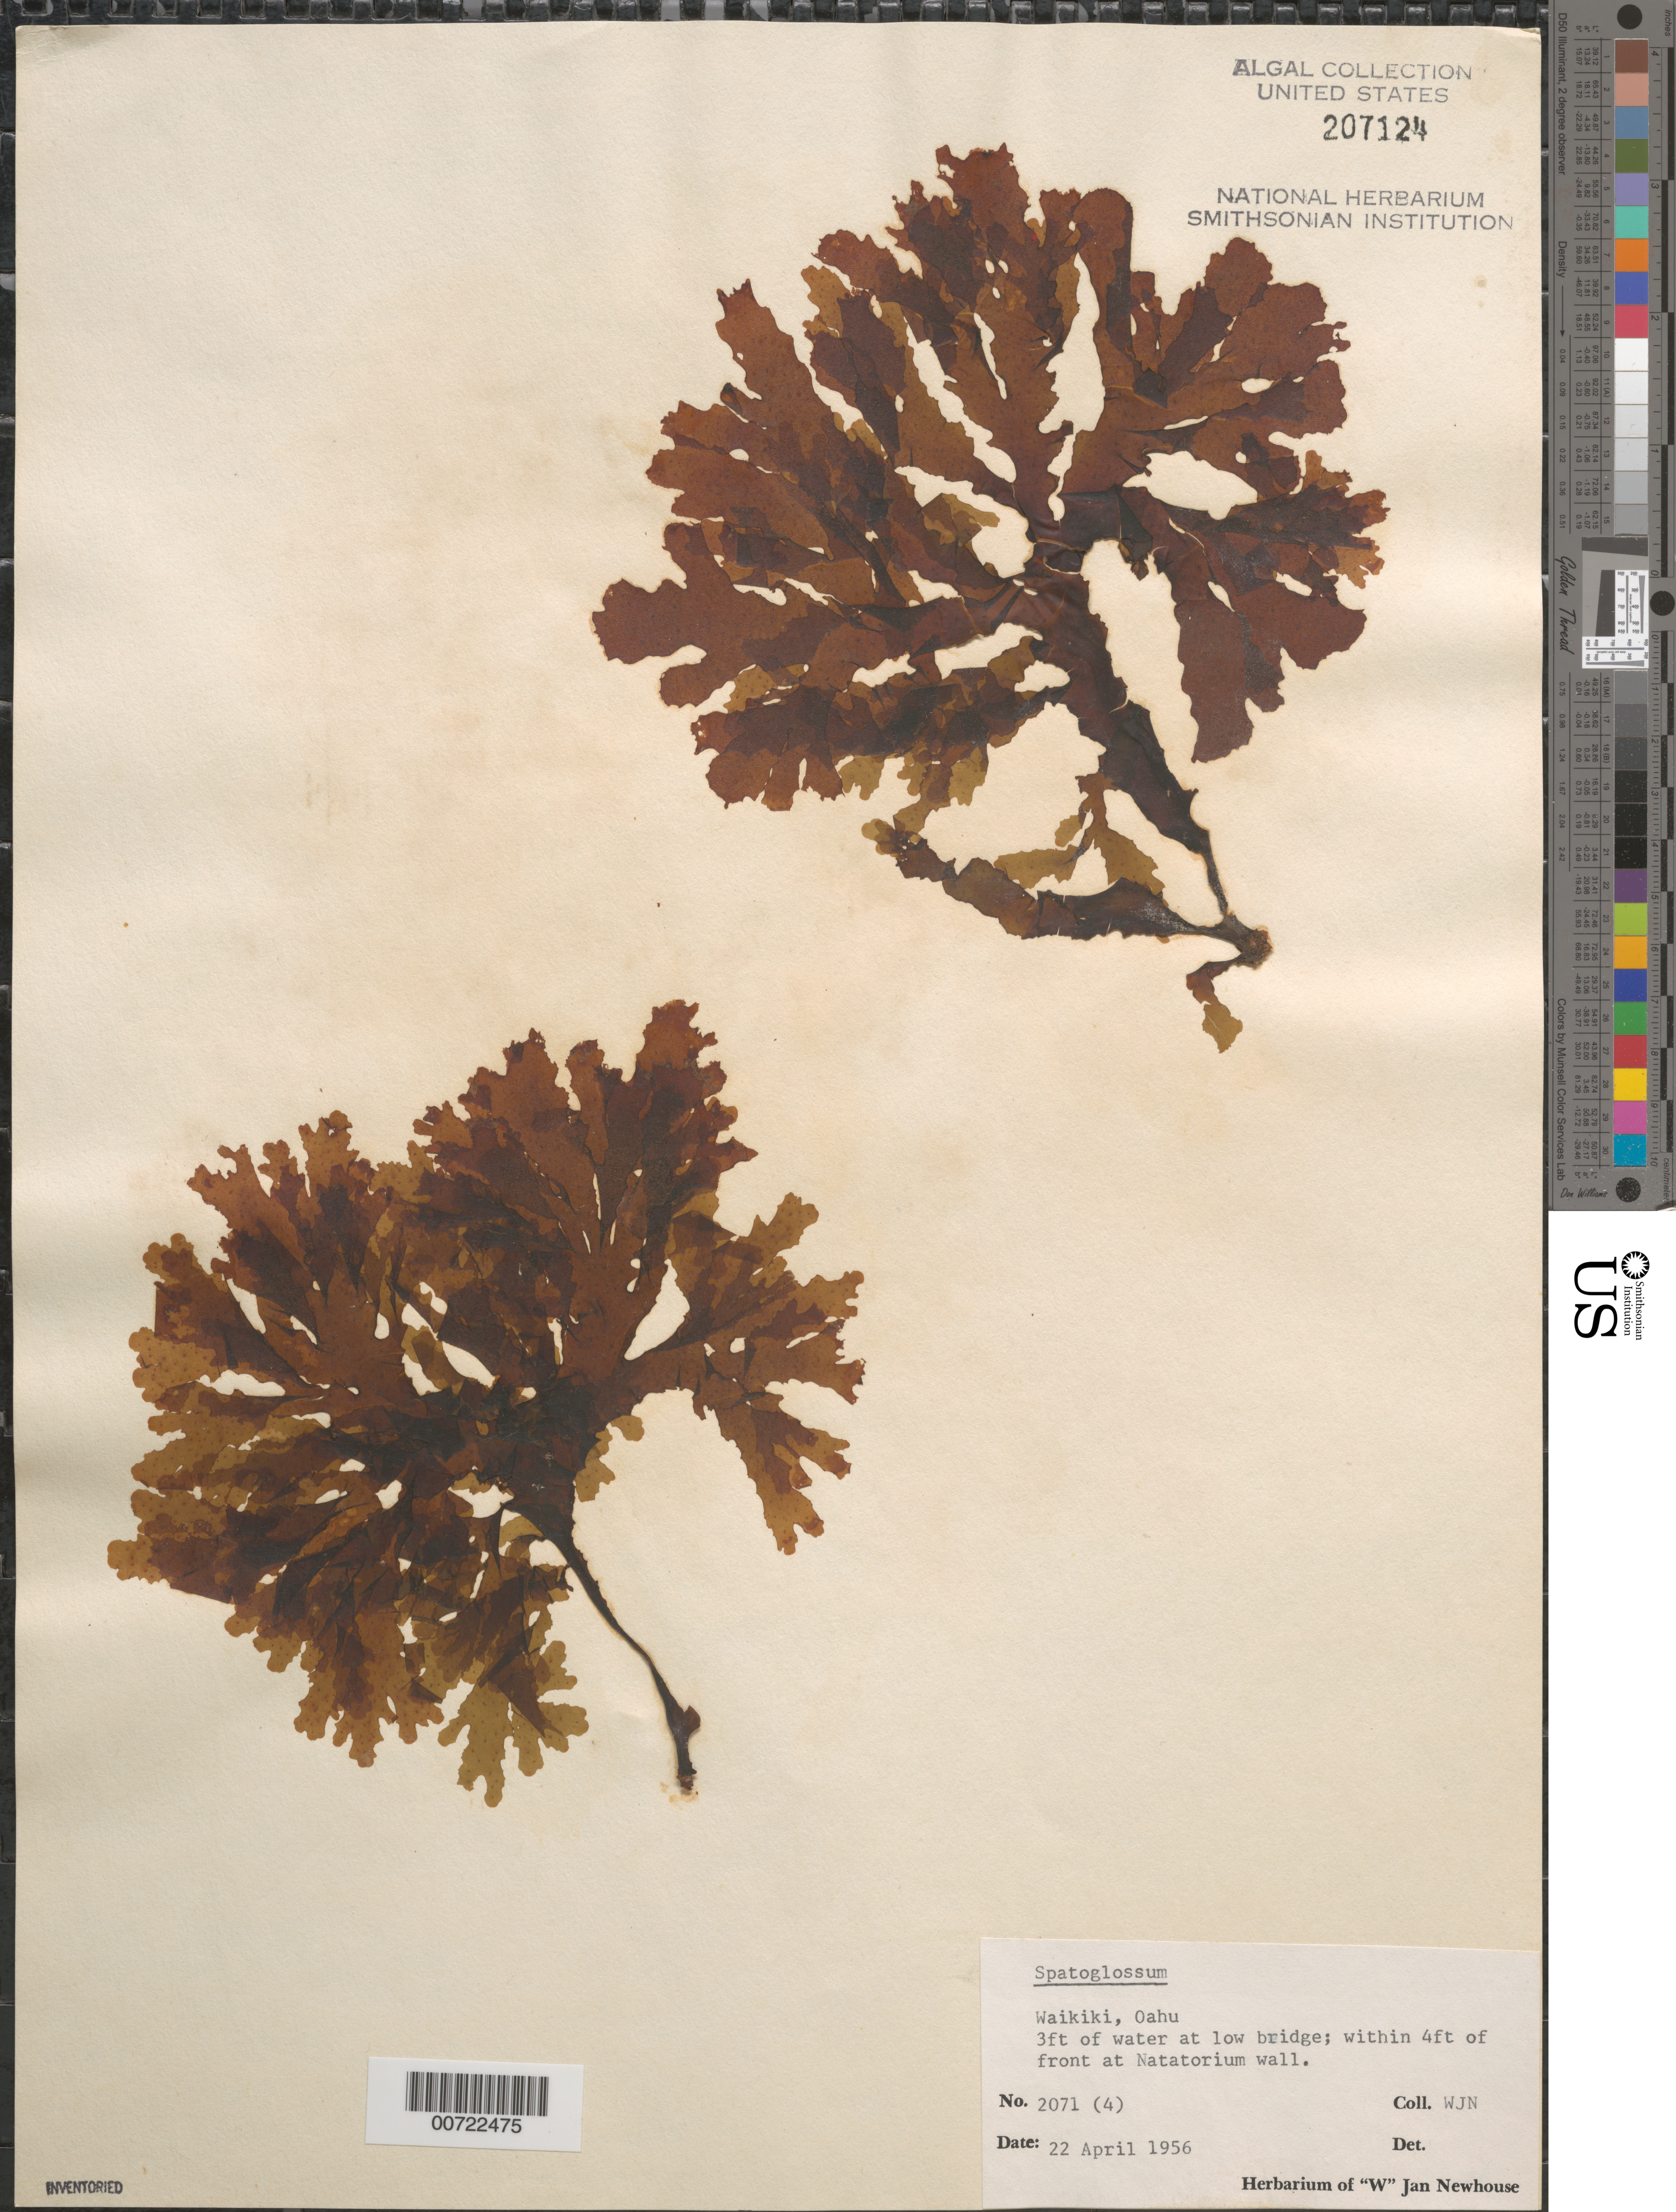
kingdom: Chromista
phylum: Ochrophyta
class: Phaeophyceae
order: Dictyotales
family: Dictyotaceae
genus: Spatoglossum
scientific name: Spatoglossum sp.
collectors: W. J. Newhouse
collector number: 2071 (4)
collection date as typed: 22 Apr 1956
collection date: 1956-04-22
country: United States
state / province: Hawaii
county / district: Honolulu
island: Oahu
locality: Waikiki, Natatorium wall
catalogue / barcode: US 207124